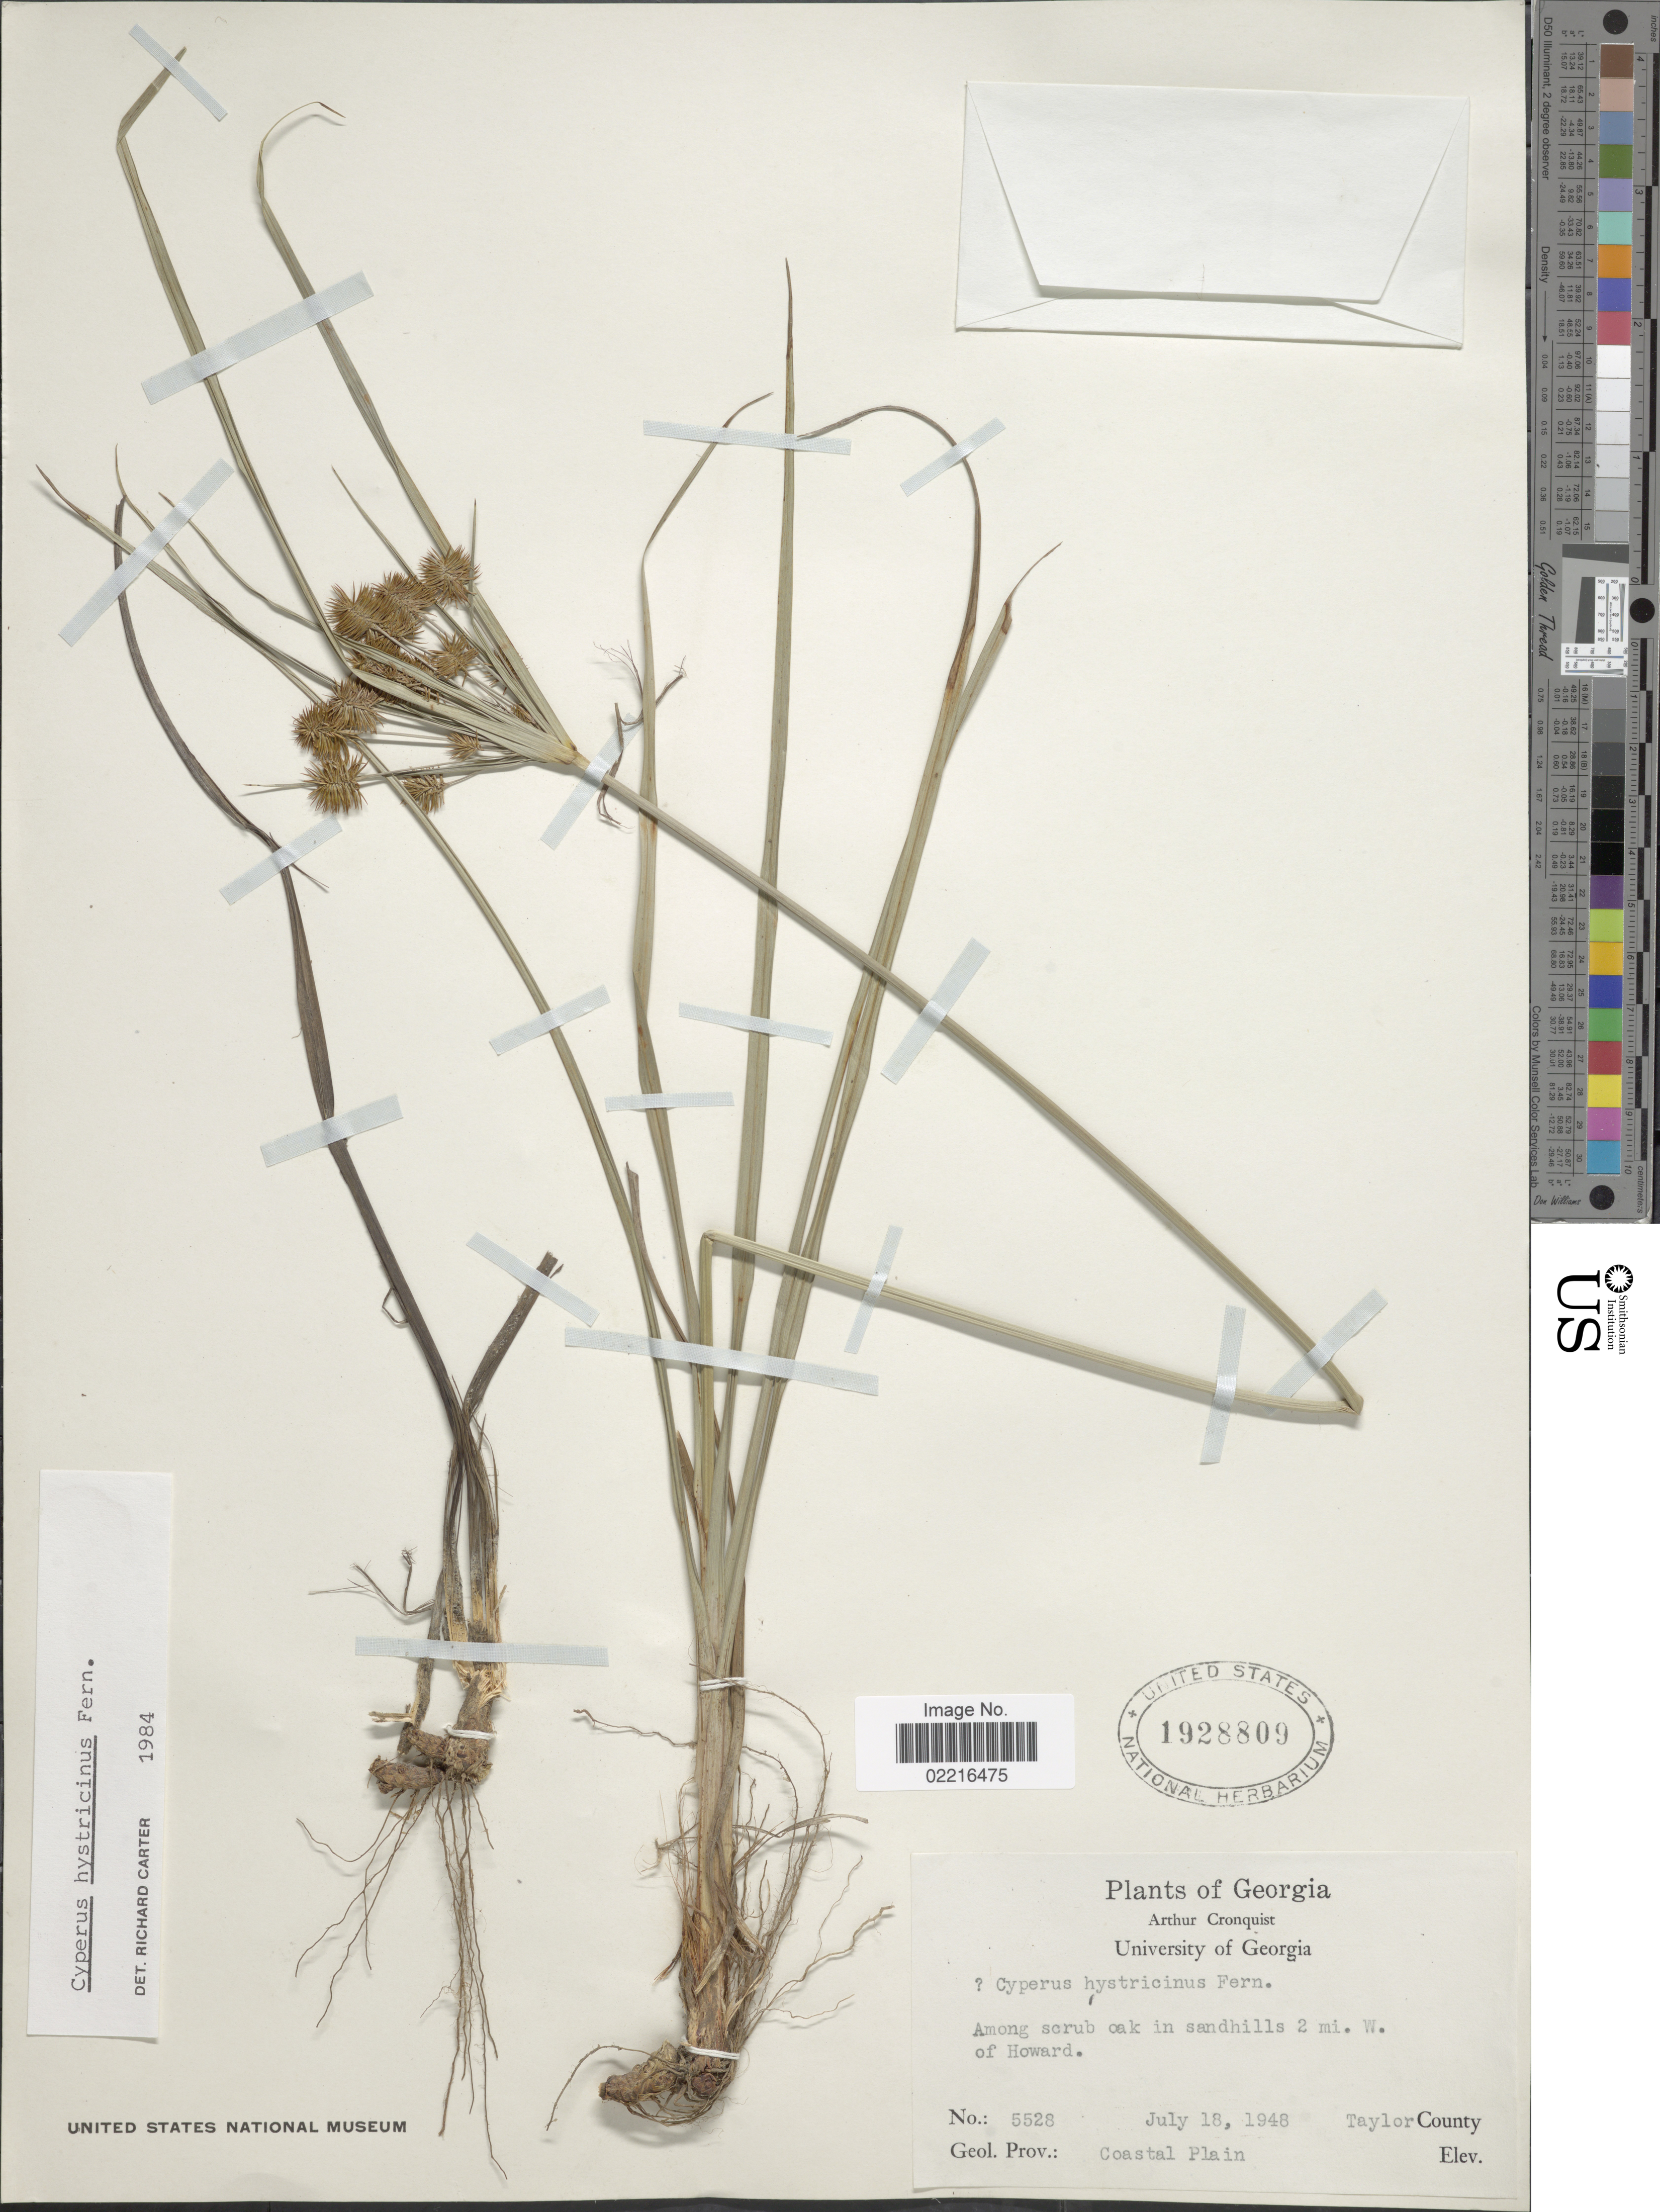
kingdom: Plantae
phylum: Tracheophyta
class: Liliopsida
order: Poales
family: Cyperaceae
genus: Cyperus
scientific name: Cyperus hystricinus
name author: Fernald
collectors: A. J. Cronquist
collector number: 5528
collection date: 1948-07-18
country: United States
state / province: Georgia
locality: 2 mi W of Howard, Taylor County, Coastal Plain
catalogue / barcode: US 1928809